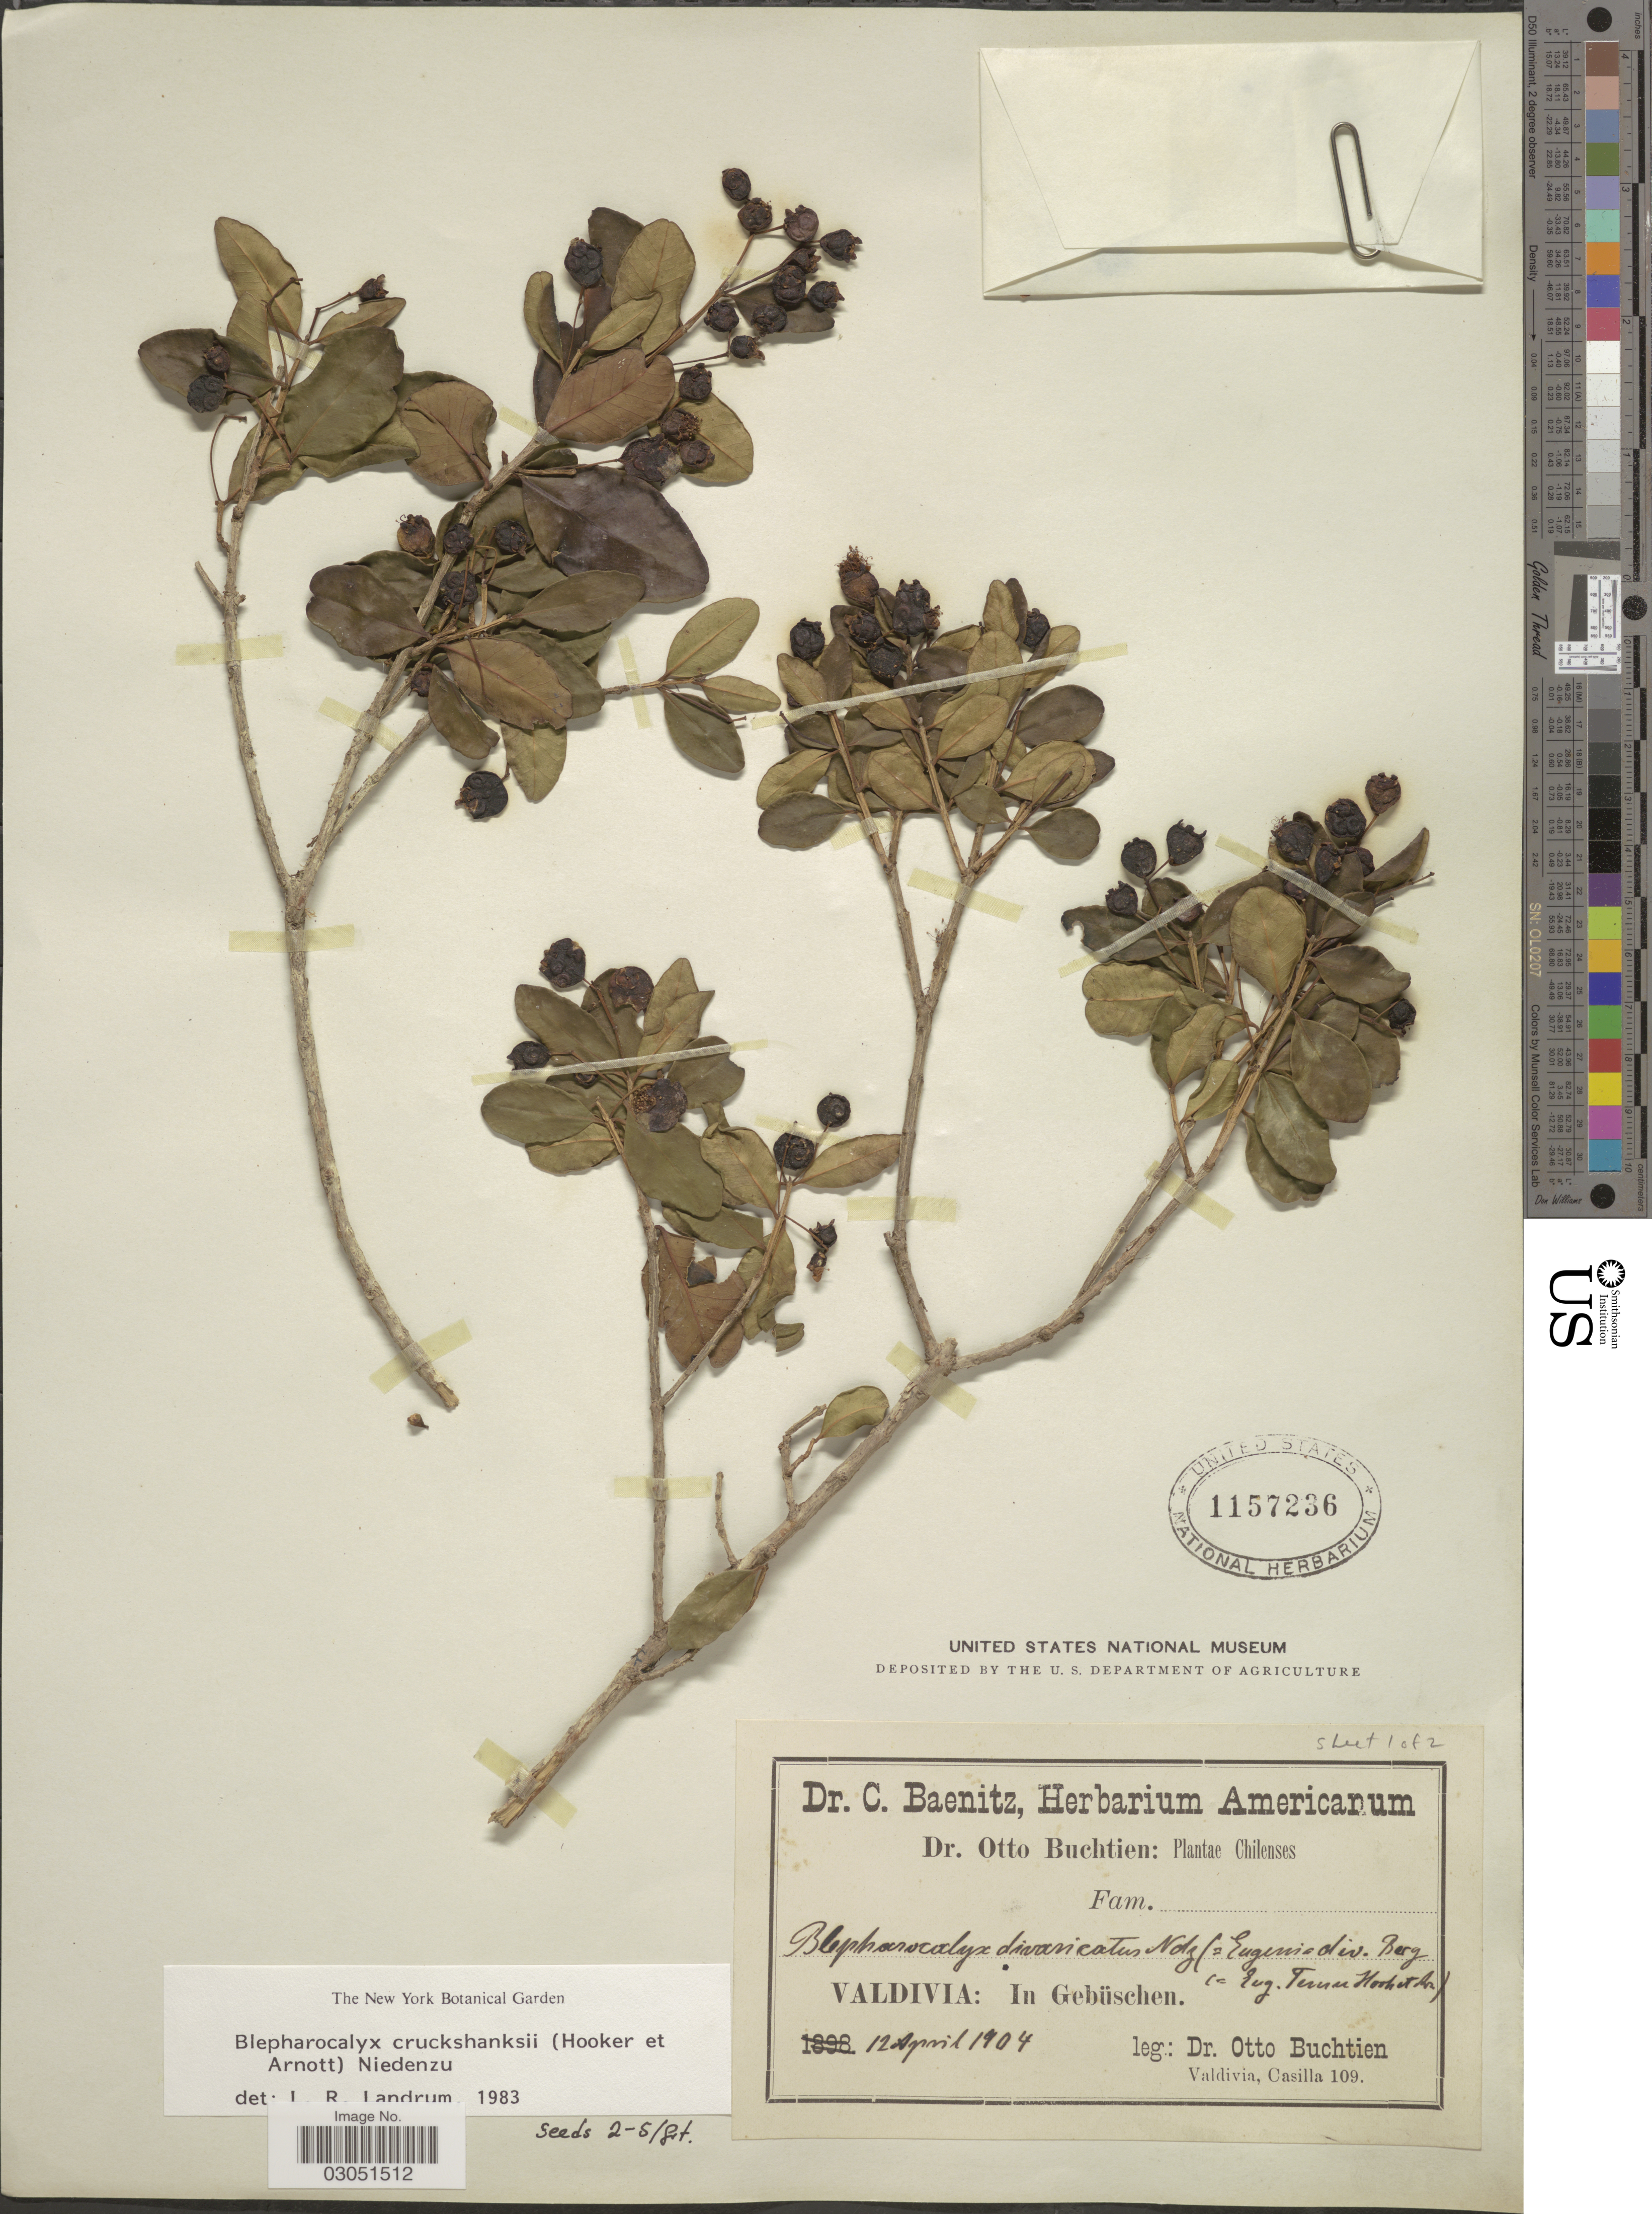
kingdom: Plantae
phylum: Tracheophyta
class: Magnoliopsida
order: Myrtales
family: Myrtaceae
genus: Temu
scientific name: Temu cruckshanksii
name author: (Hook. & Arn.) O. Berg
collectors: O. Buchtien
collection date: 1904-04-12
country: Chile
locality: Valdivia: In Gebüschen.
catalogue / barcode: US 1157236